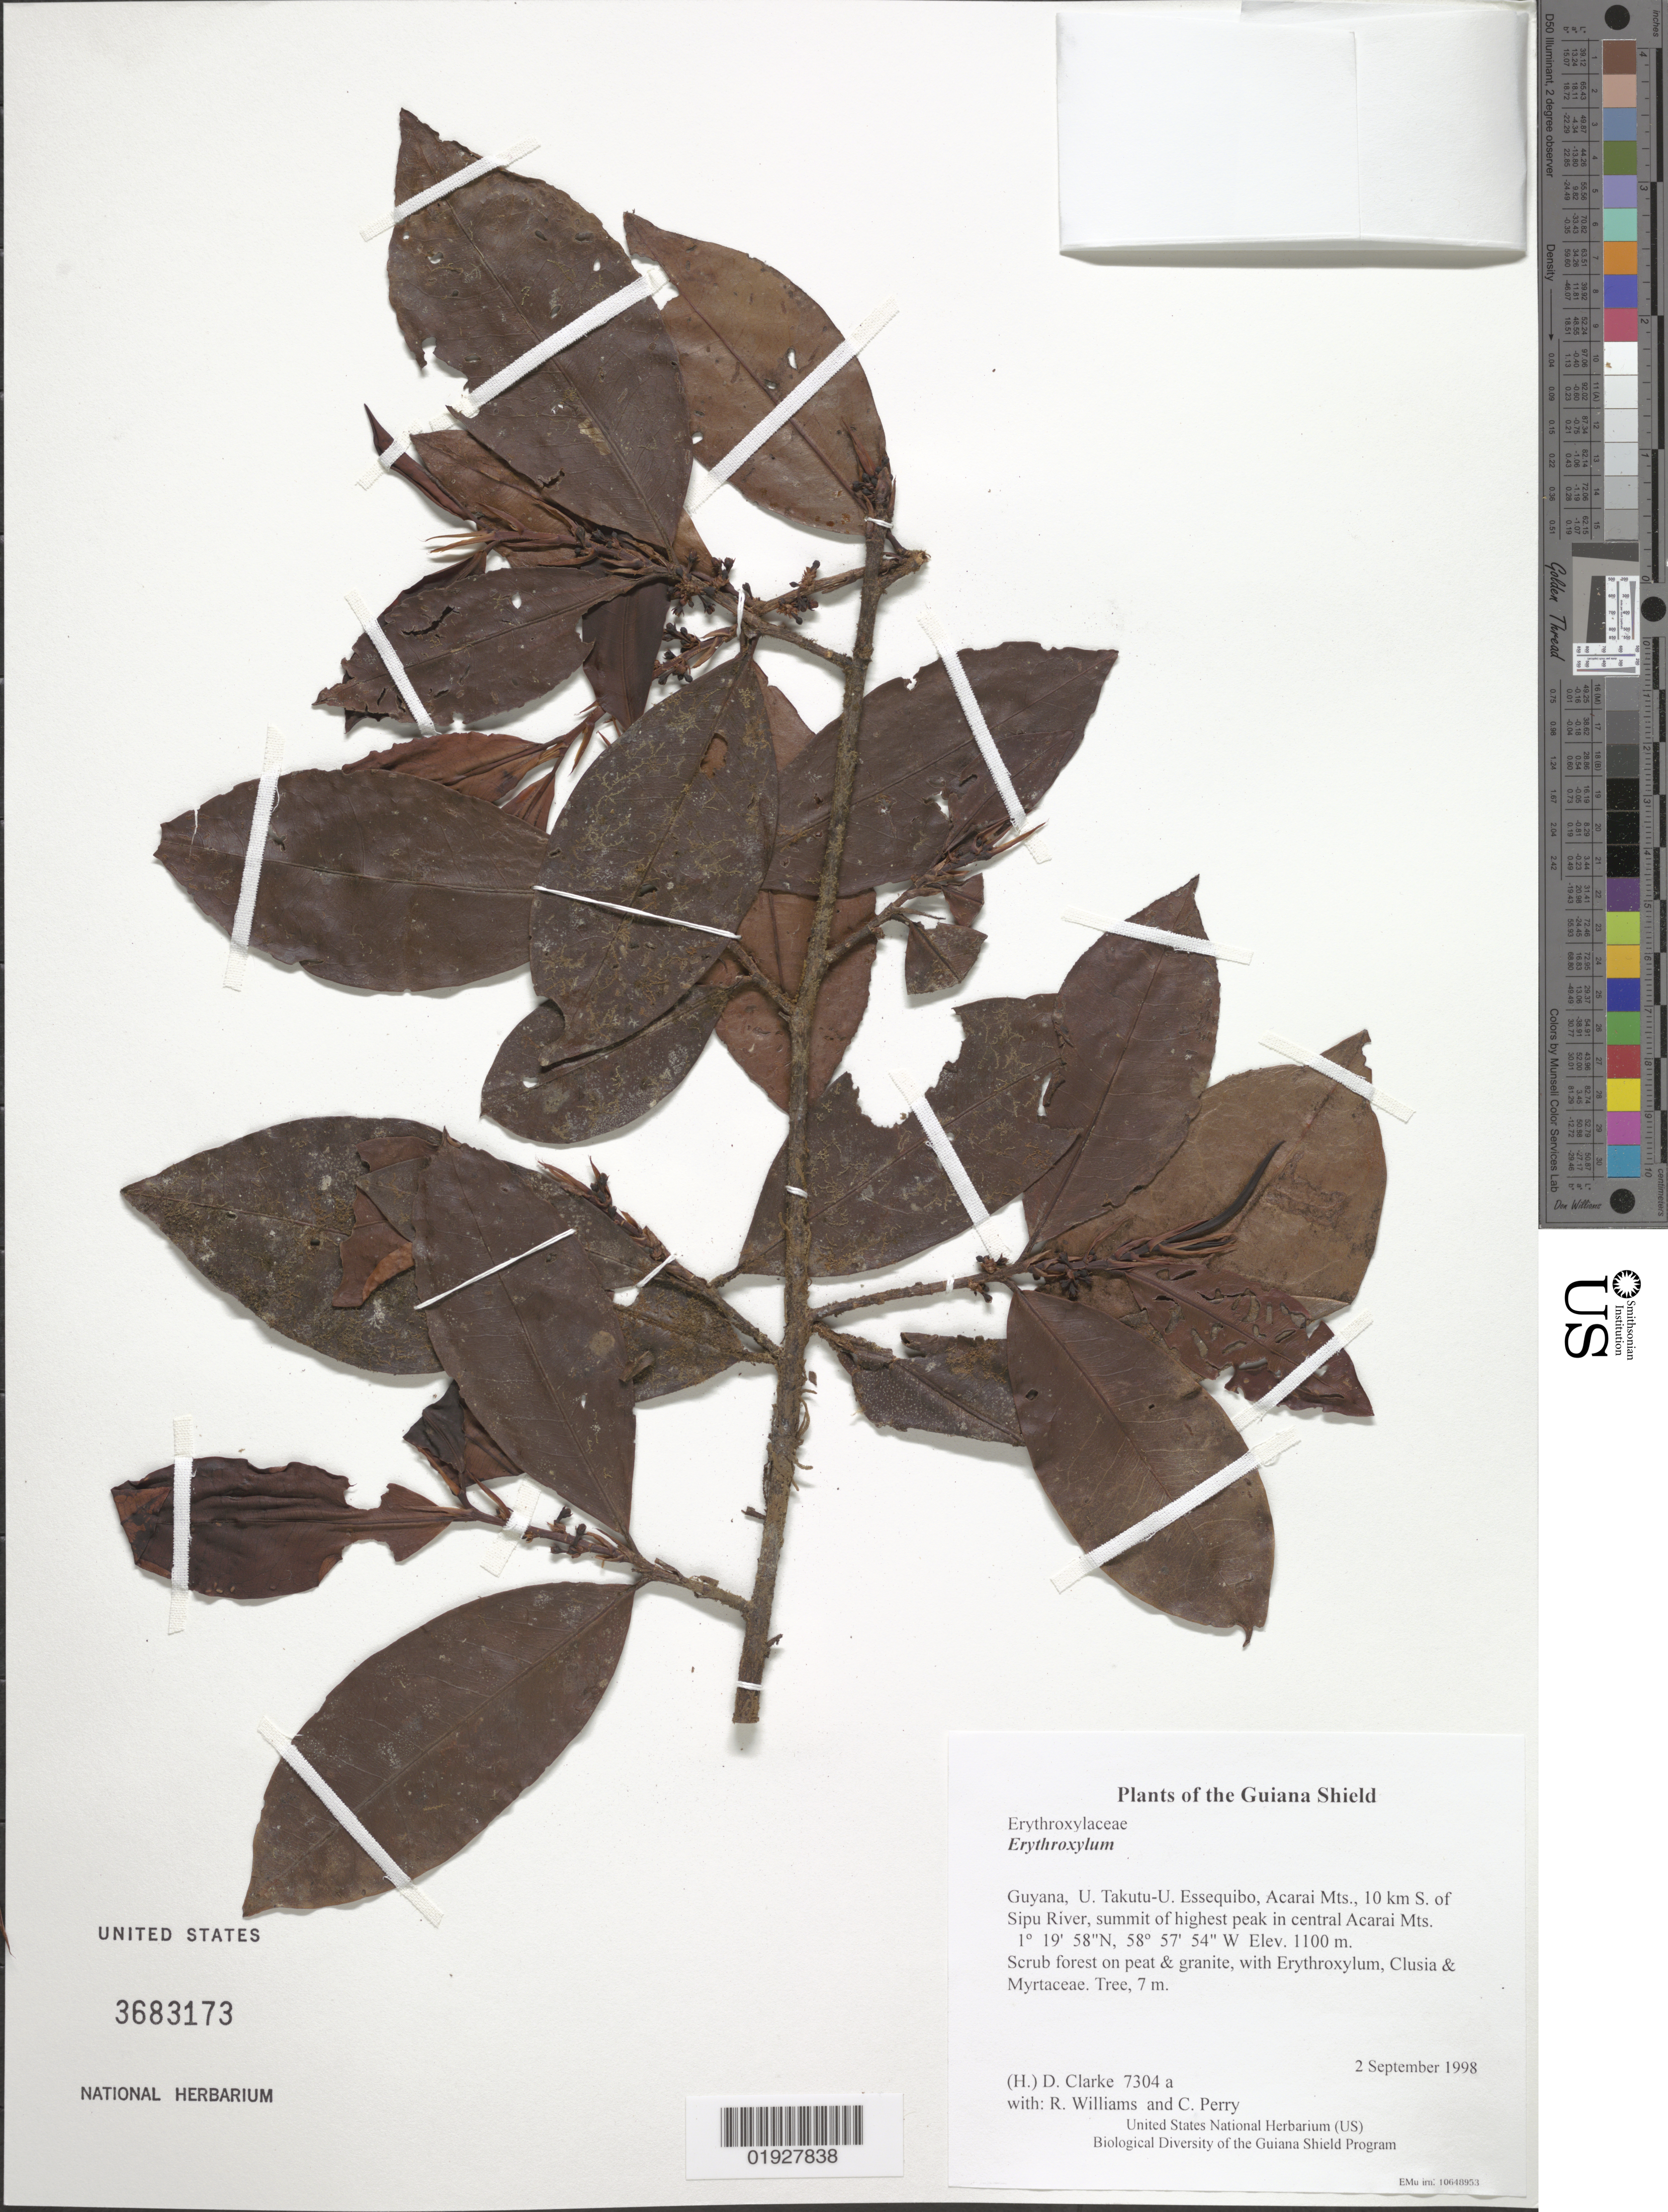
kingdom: Plantae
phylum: Tracheophyta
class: Magnoliopsida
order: Malpighiales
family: Erythroxylaceae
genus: Erythroxylum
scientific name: Erythroxylum sp.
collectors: H. D. Clarke, R. Williams & C. Perry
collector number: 7304 a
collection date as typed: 2 September 1998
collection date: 1998-09-02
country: Guyana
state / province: U. Takutu-U. Essequibo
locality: Acarai Mts., 10 km S. of Sipu River, summit of highest peak in central Acarai Mts.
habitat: Scrub forest on peat & granite, with Erythroxylum, Clusia & Myrtaceae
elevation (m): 1100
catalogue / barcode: US 3683173